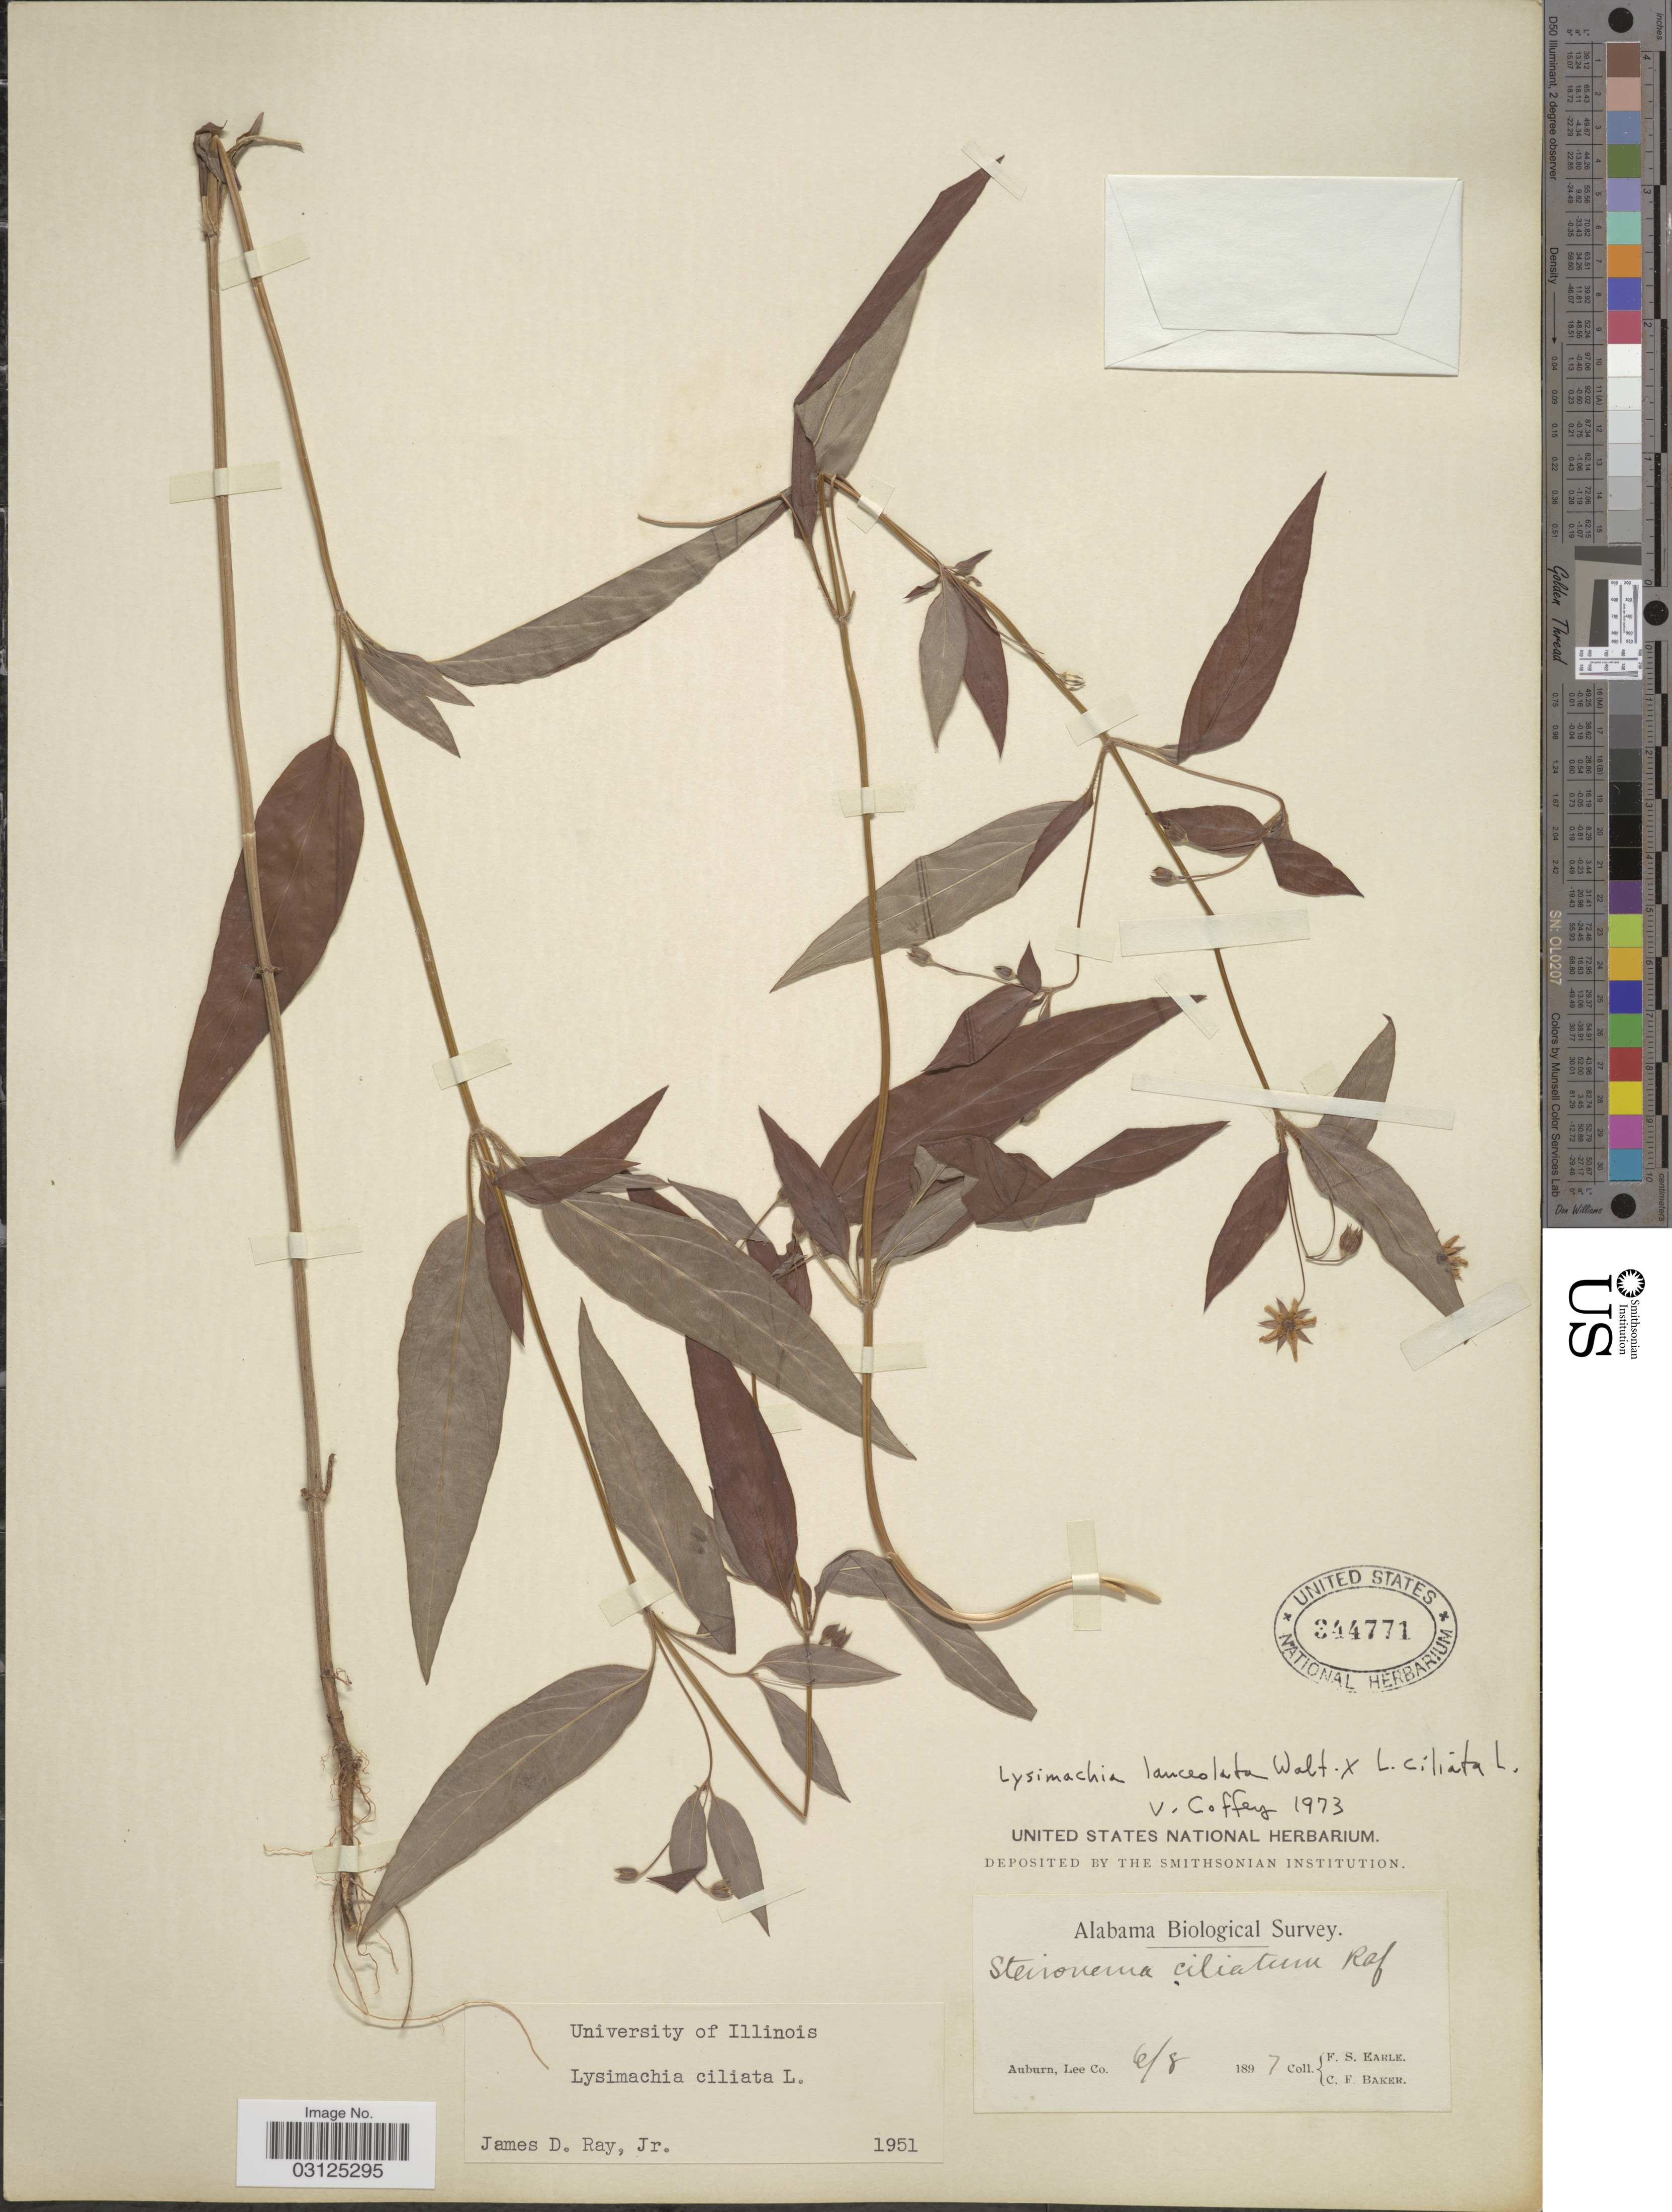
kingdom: Plantae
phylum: Tracheophyta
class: Magnoliopsida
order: Ericales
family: Primulaceae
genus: Steironema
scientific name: Steironema lanceolatum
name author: (Walter) A. Gray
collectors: F. S. Earle & C. F. Baker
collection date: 1897-08-06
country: United States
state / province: Alabama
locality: Auburn, Lee Co.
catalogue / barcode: US 344771